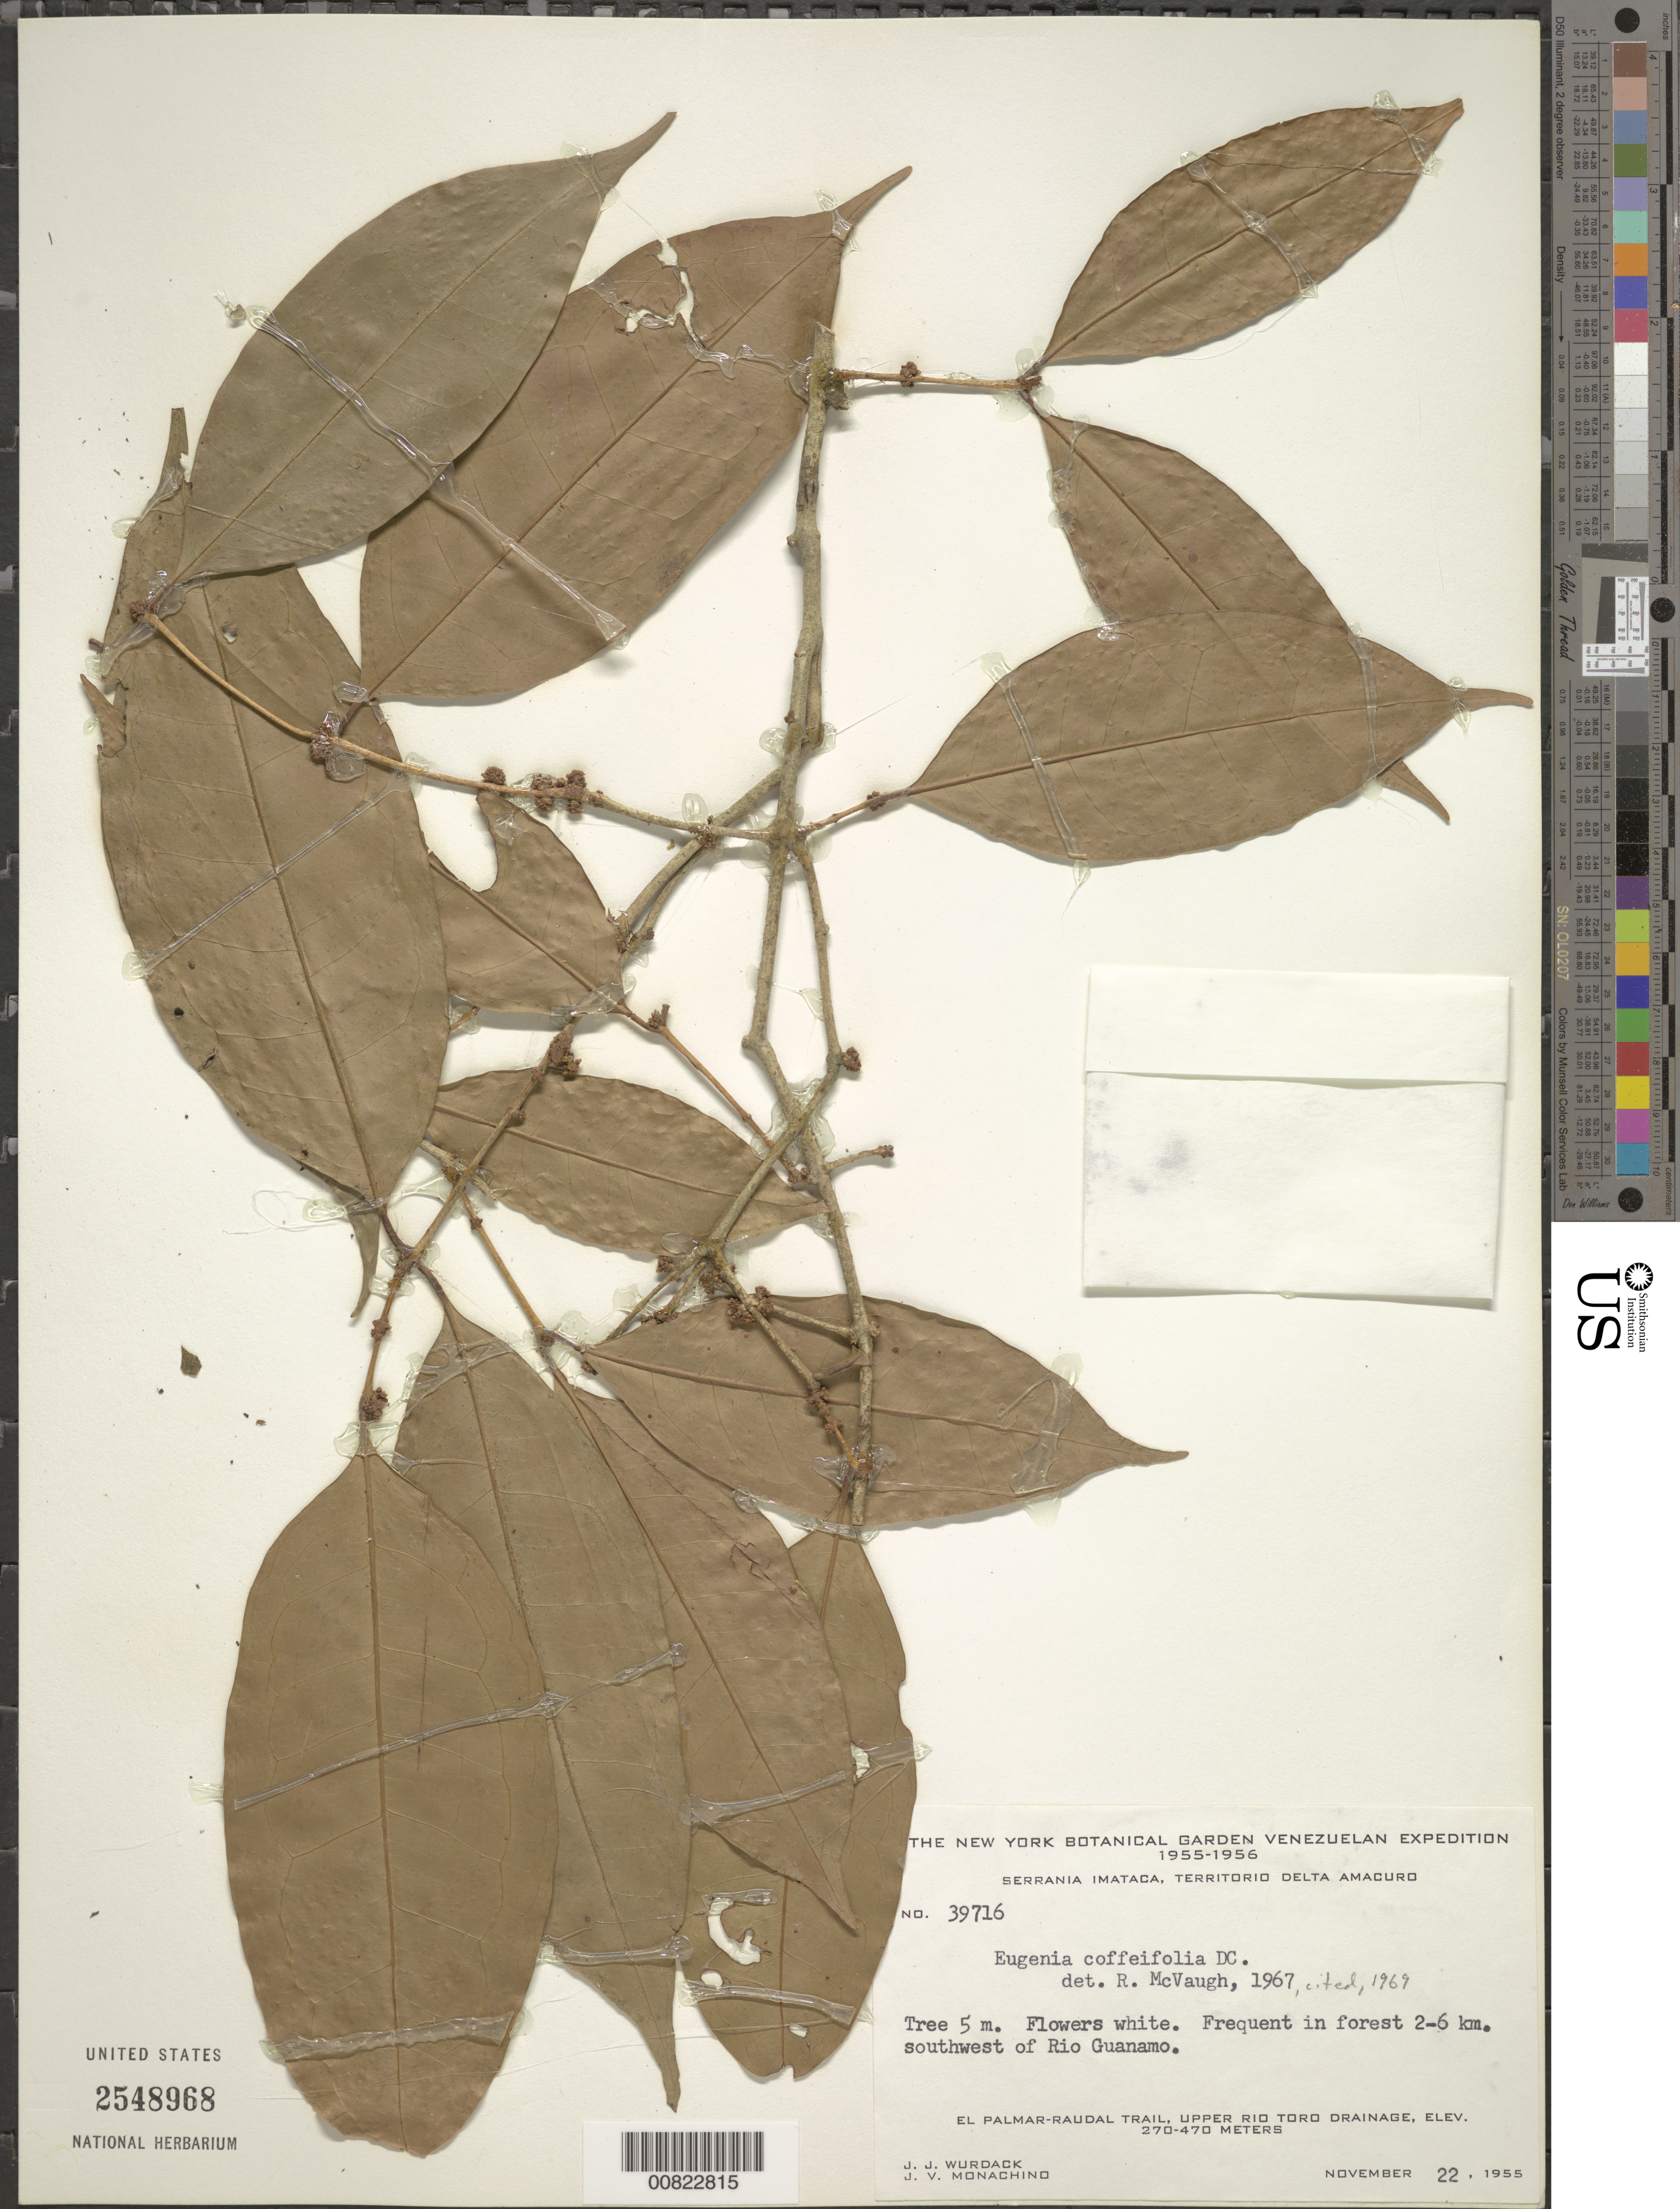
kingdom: Plantae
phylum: Tracheophyta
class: Magnoliopsida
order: Myrtales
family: Myrtaceae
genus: Eugenia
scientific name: Eugenia sinemariensis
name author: Aubl.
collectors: J. J. Wurdack & J. V. Monachino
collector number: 39716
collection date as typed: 22-Nov-55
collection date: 1955-11-22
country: Venezuela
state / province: Delta Amacuro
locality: Río Guanamo, 2-6 km SW of; El Palmar-Raudal trail, upper Río Toro drainage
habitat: Forest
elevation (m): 270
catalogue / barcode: US 2548968